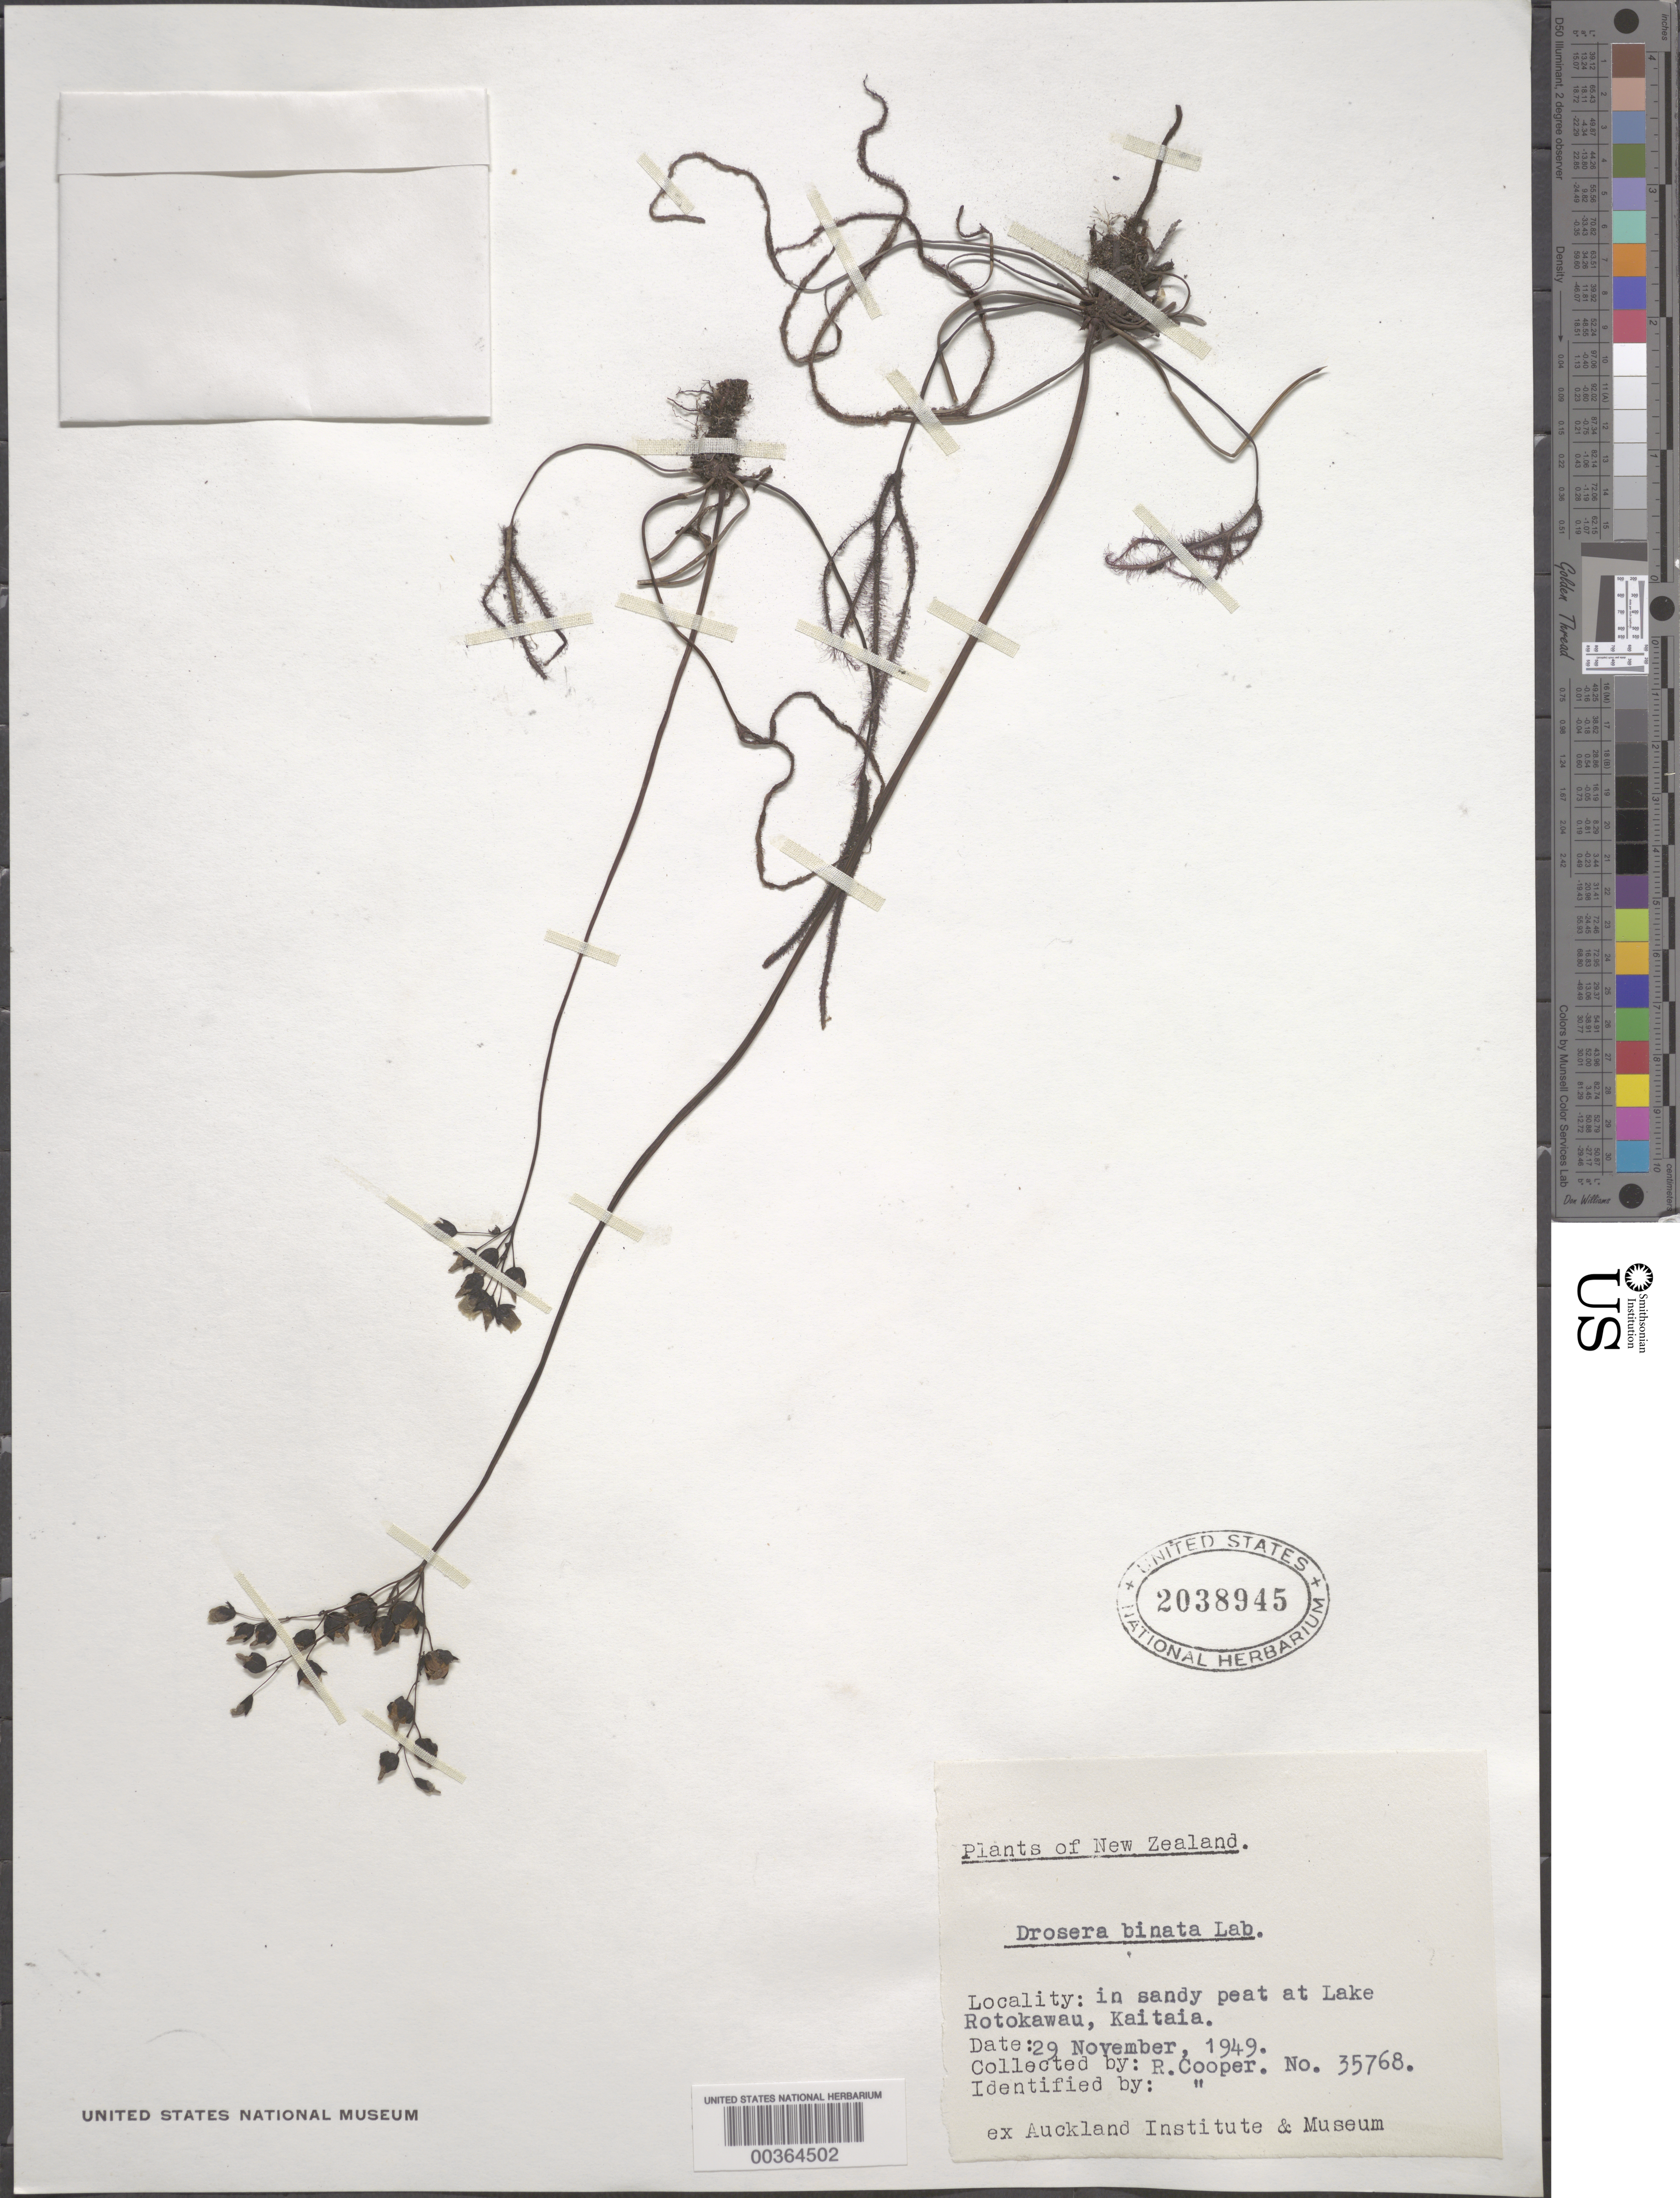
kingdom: Plantae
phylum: Tracheophyta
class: Magnoliopsida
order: Caryophyllales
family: Droseraceae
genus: Drosera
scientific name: Drosera binata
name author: Labill.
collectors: R. Cooper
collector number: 35768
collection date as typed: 29 Nov 1949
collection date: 1949-11-29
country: New Zealand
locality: Lake rotokawau, kaitaia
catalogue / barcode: US 2038945